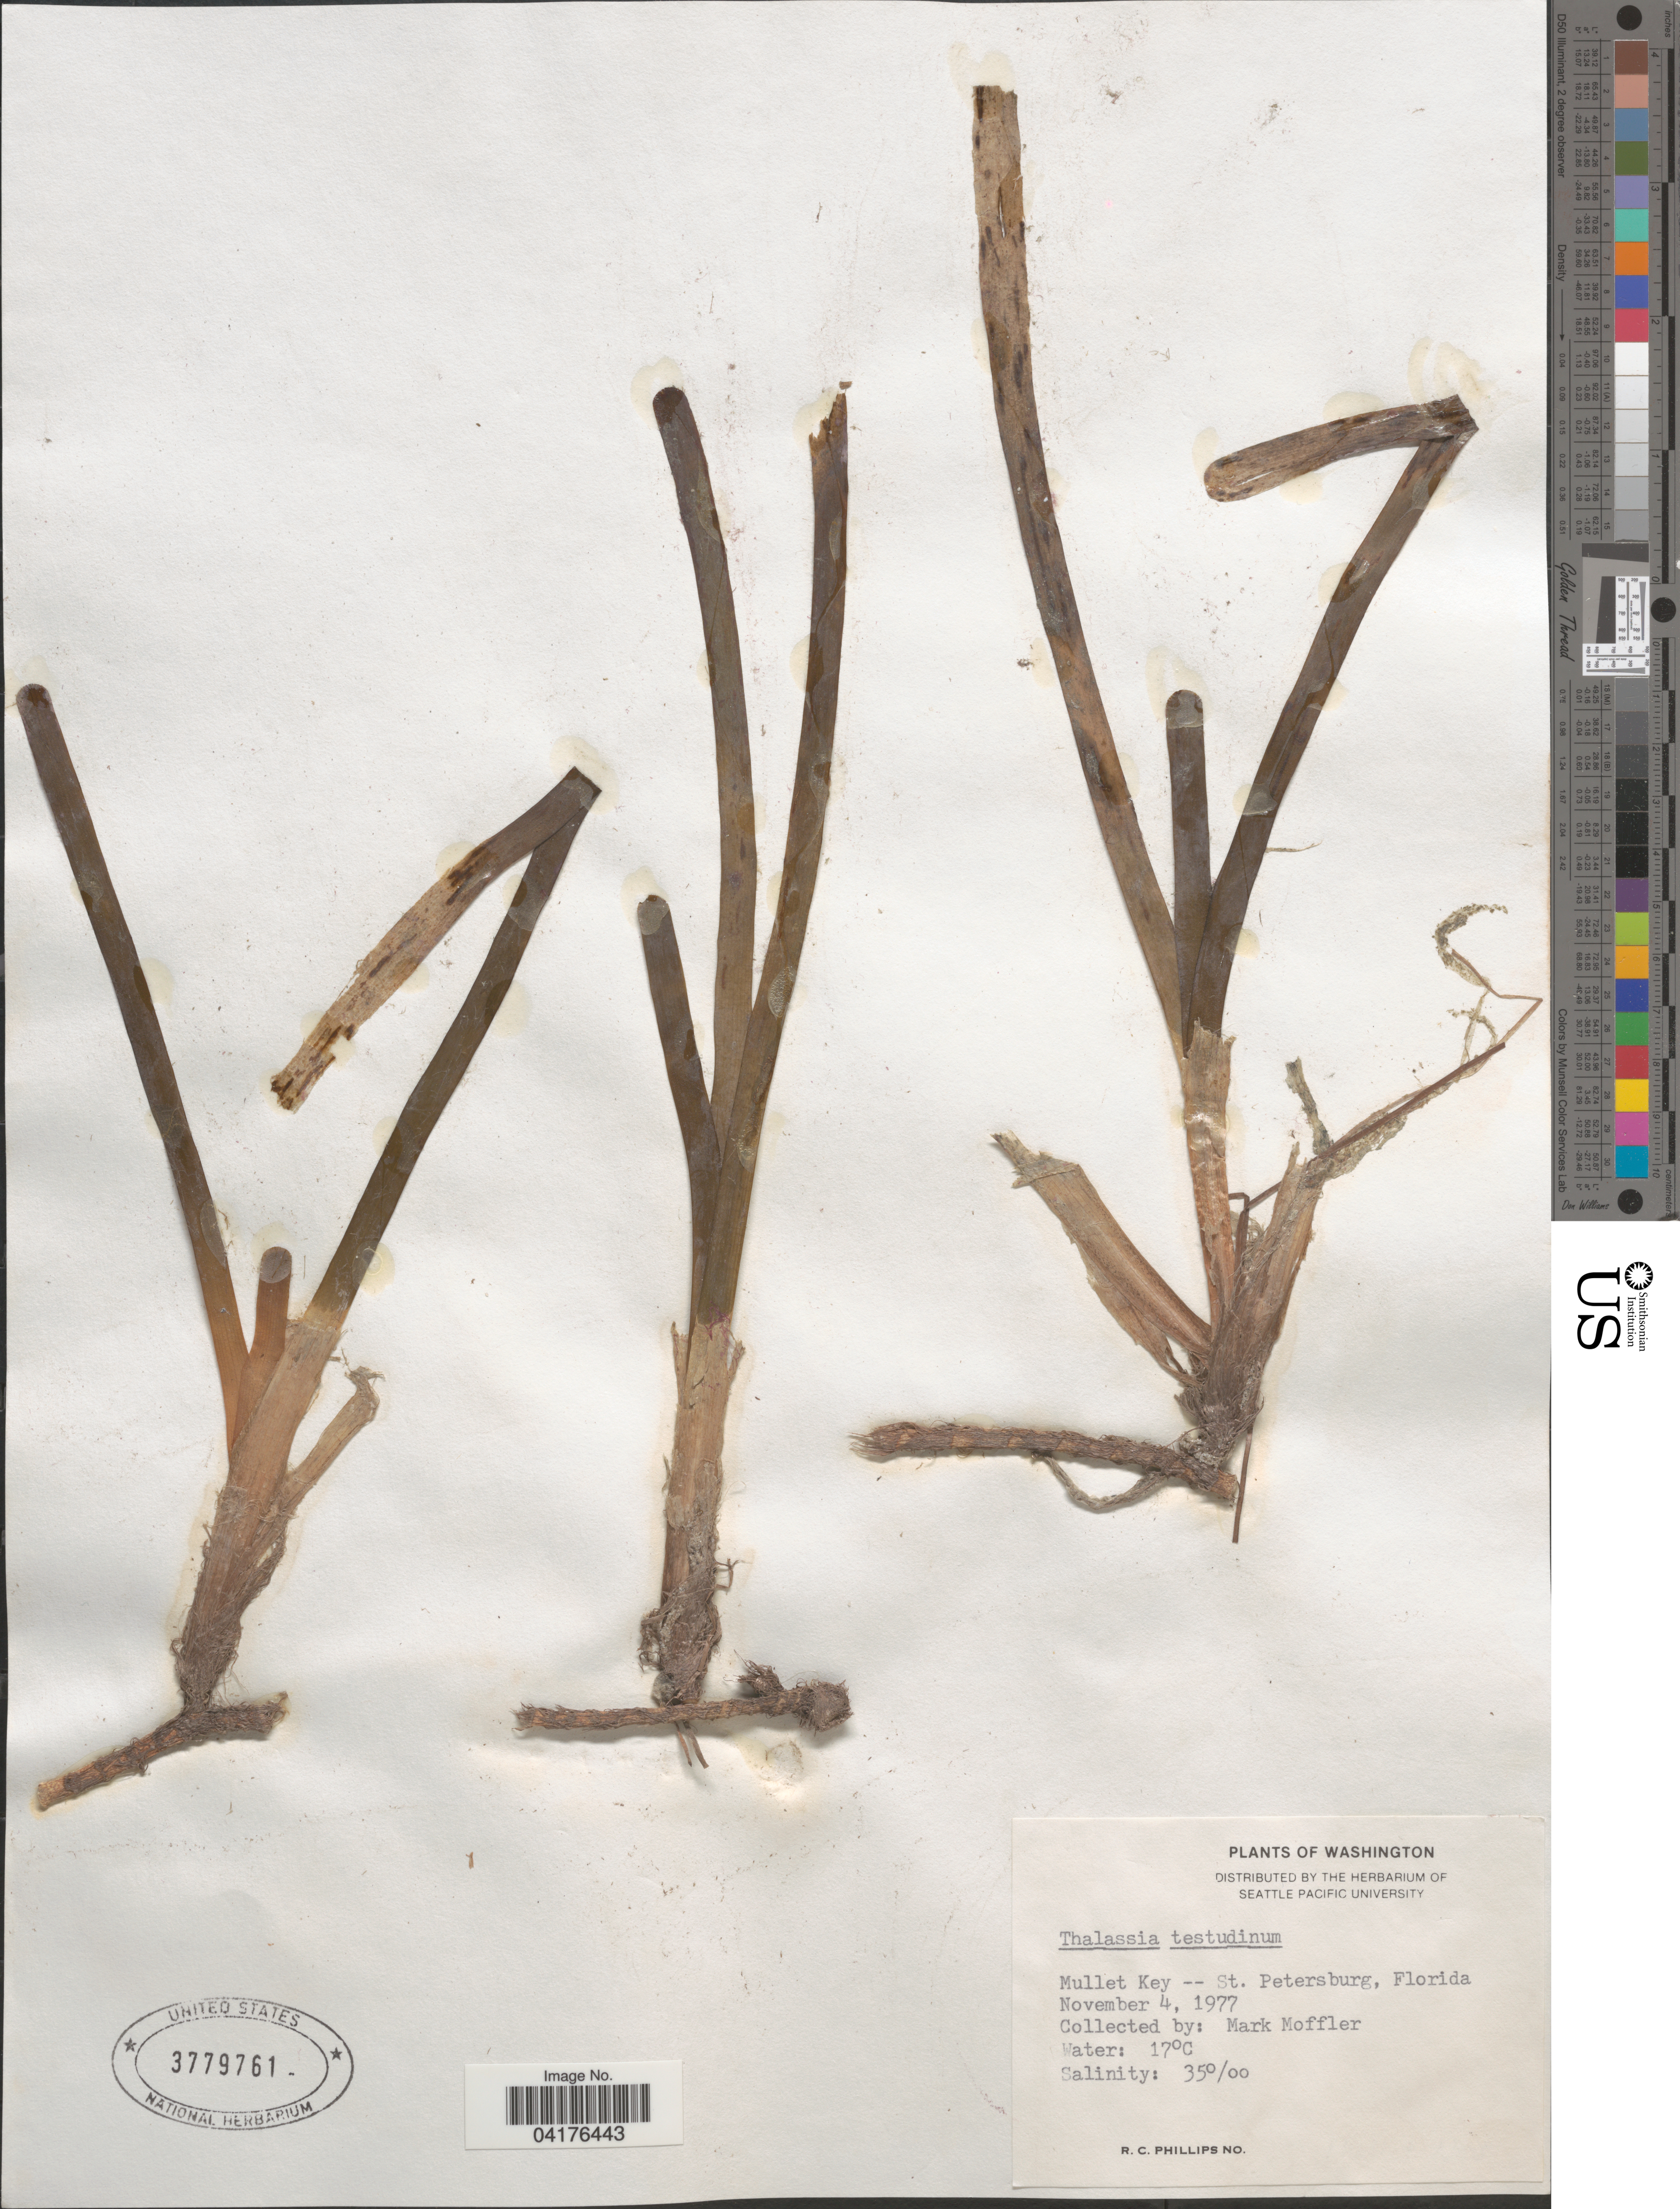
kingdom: Plantae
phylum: Tracheophyta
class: Liliopsida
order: Alismatales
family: Hydrocharitaceae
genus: Thalassia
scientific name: Thalassia testudinum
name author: Banks & Sol. ex K.D. Koenig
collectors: M. Moffler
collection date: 1977-11-04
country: United States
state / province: Florida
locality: Mullet Key -- St. Petersburg.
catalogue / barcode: US 3779761